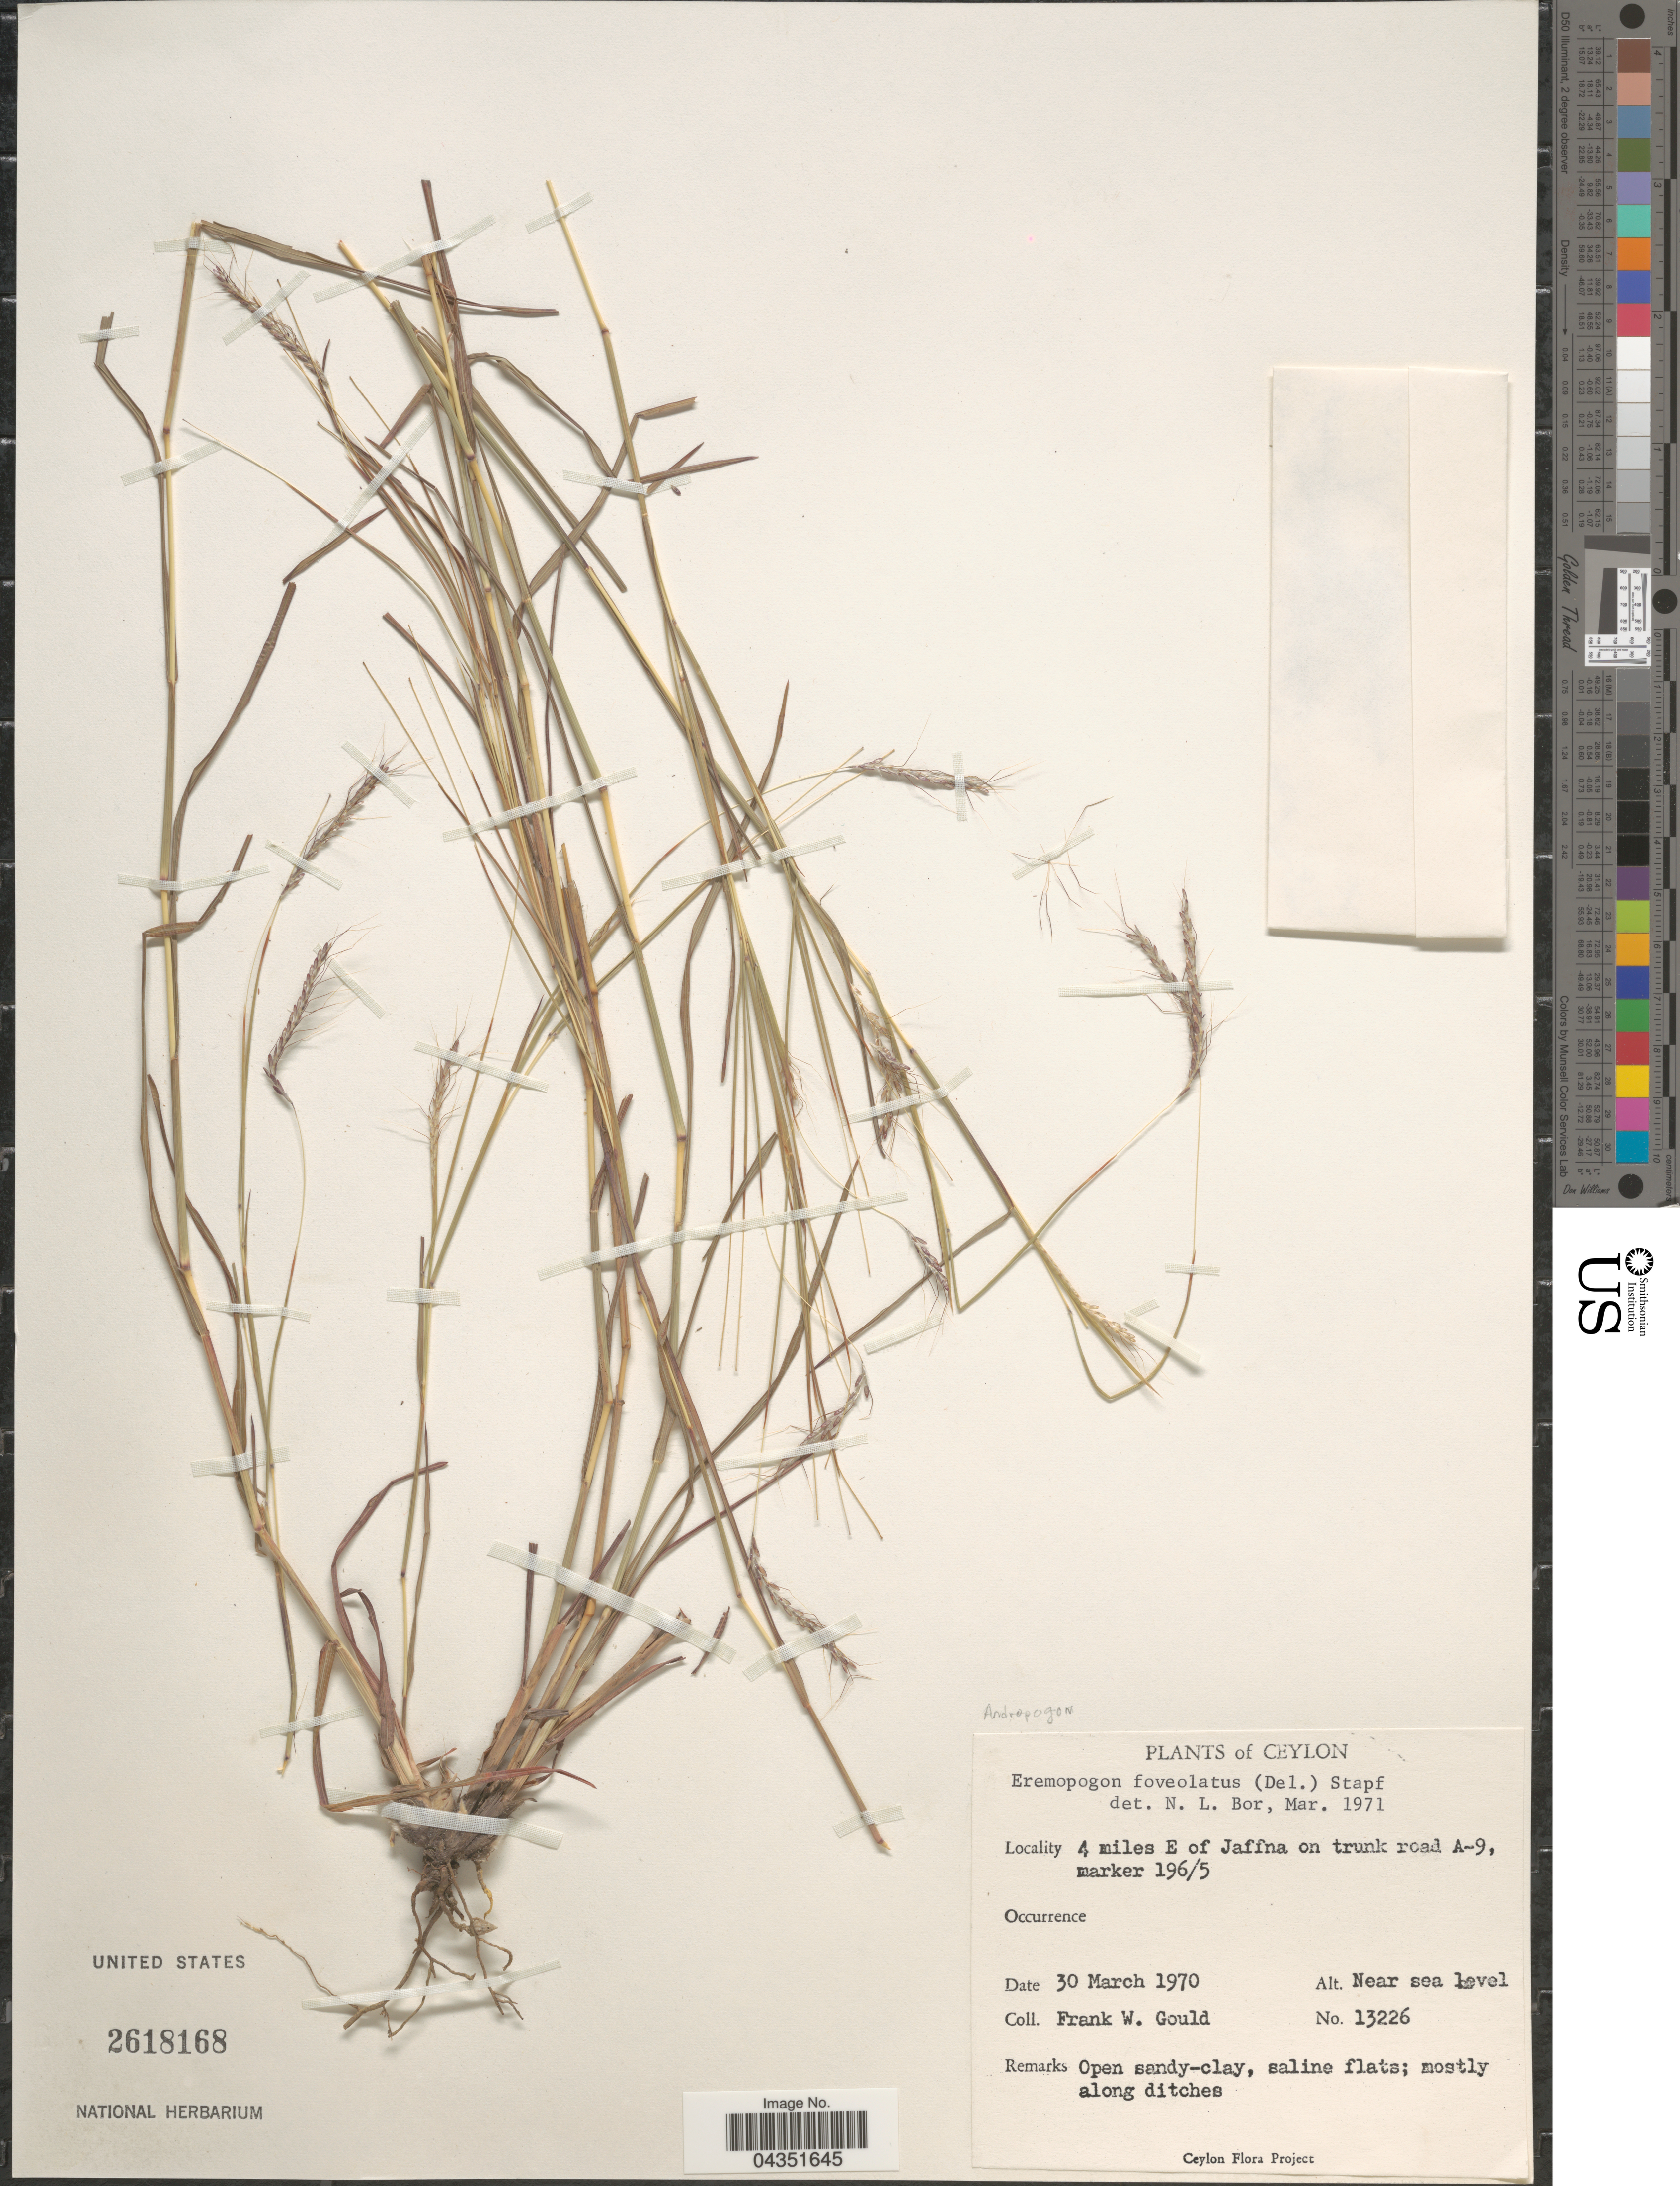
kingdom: Plantae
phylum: Tracheophyta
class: Liliopsida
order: Poales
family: Poaceae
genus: Eremopogon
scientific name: Eremopogon foveolatus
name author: (Delile) Stapf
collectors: F. W. Gould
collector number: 13226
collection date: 1970-03-30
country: Sri Lanka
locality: Ceylon. 4 miles E of Jaffna on trunk road A-9, marker 196/5.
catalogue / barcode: US 2618168